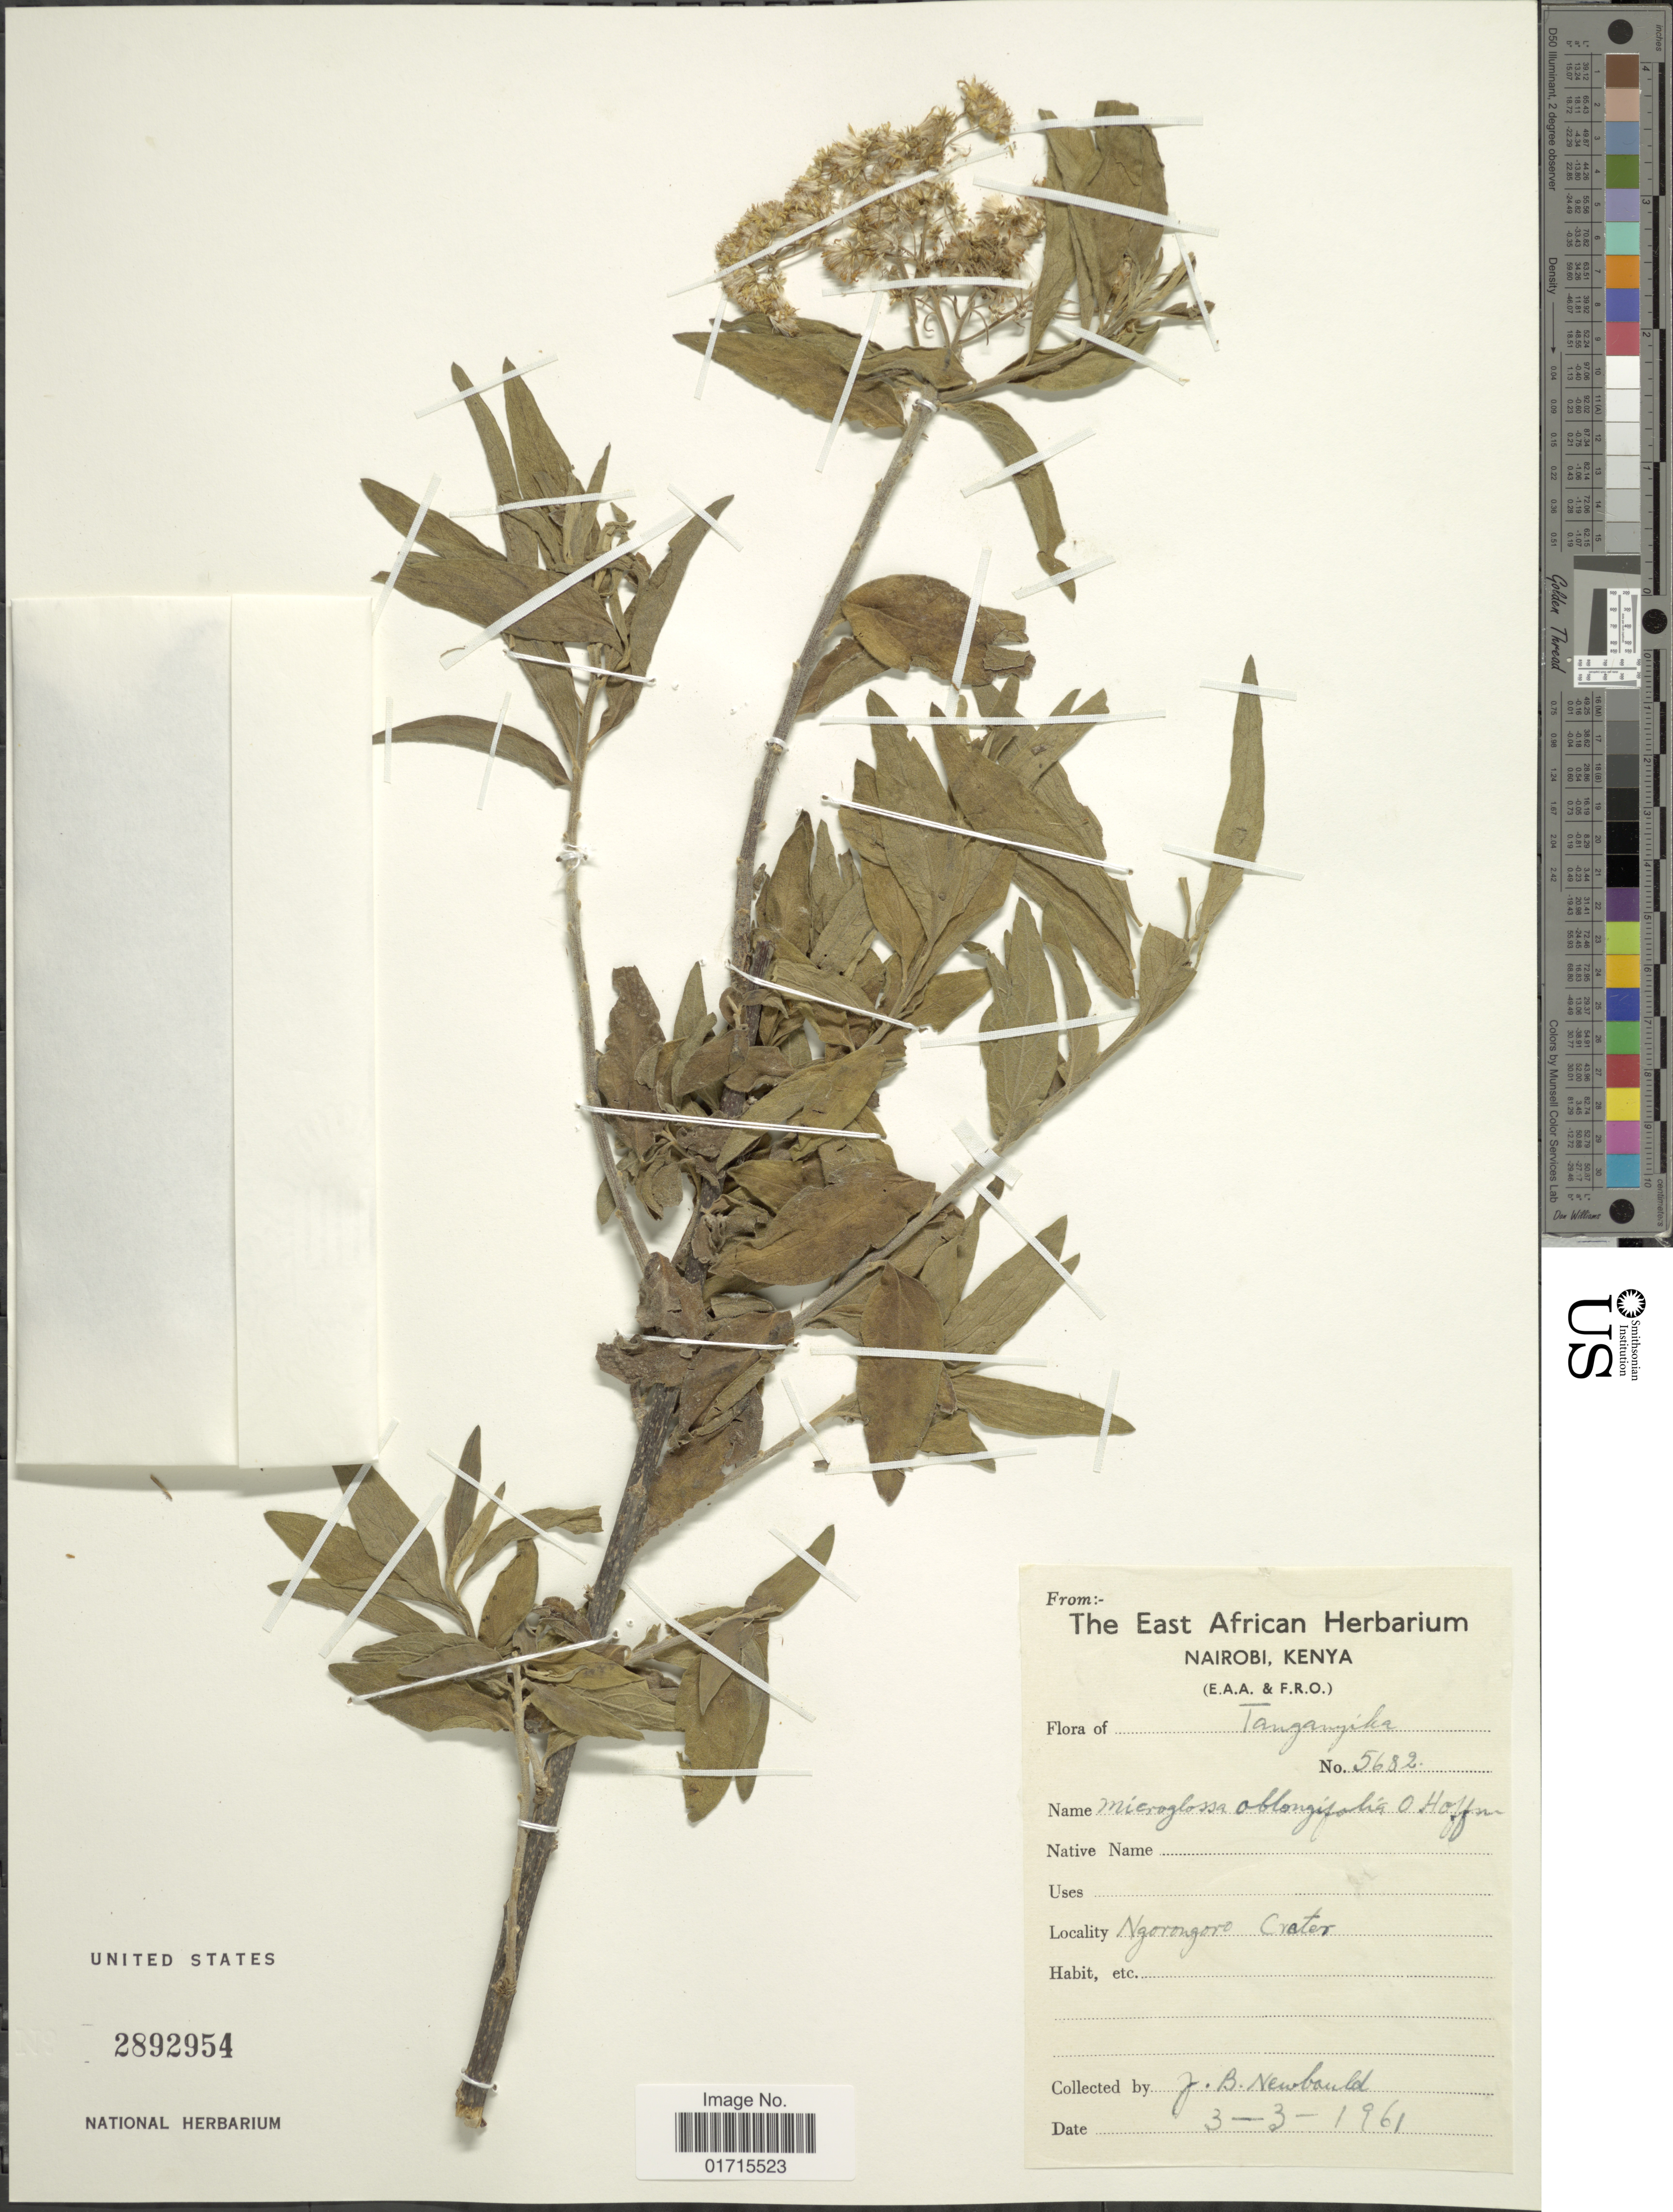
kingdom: Plantae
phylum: Tracheophyta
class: Magnoliopsida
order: Asterales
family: Asteraceae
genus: Microglossa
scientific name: Microglossa oblongifolia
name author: O. Hoffm.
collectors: J. Newbould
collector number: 5682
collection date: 1961-03-03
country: Tanzania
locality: Tanganyika. Ngorongoro Crater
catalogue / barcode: US 2892954